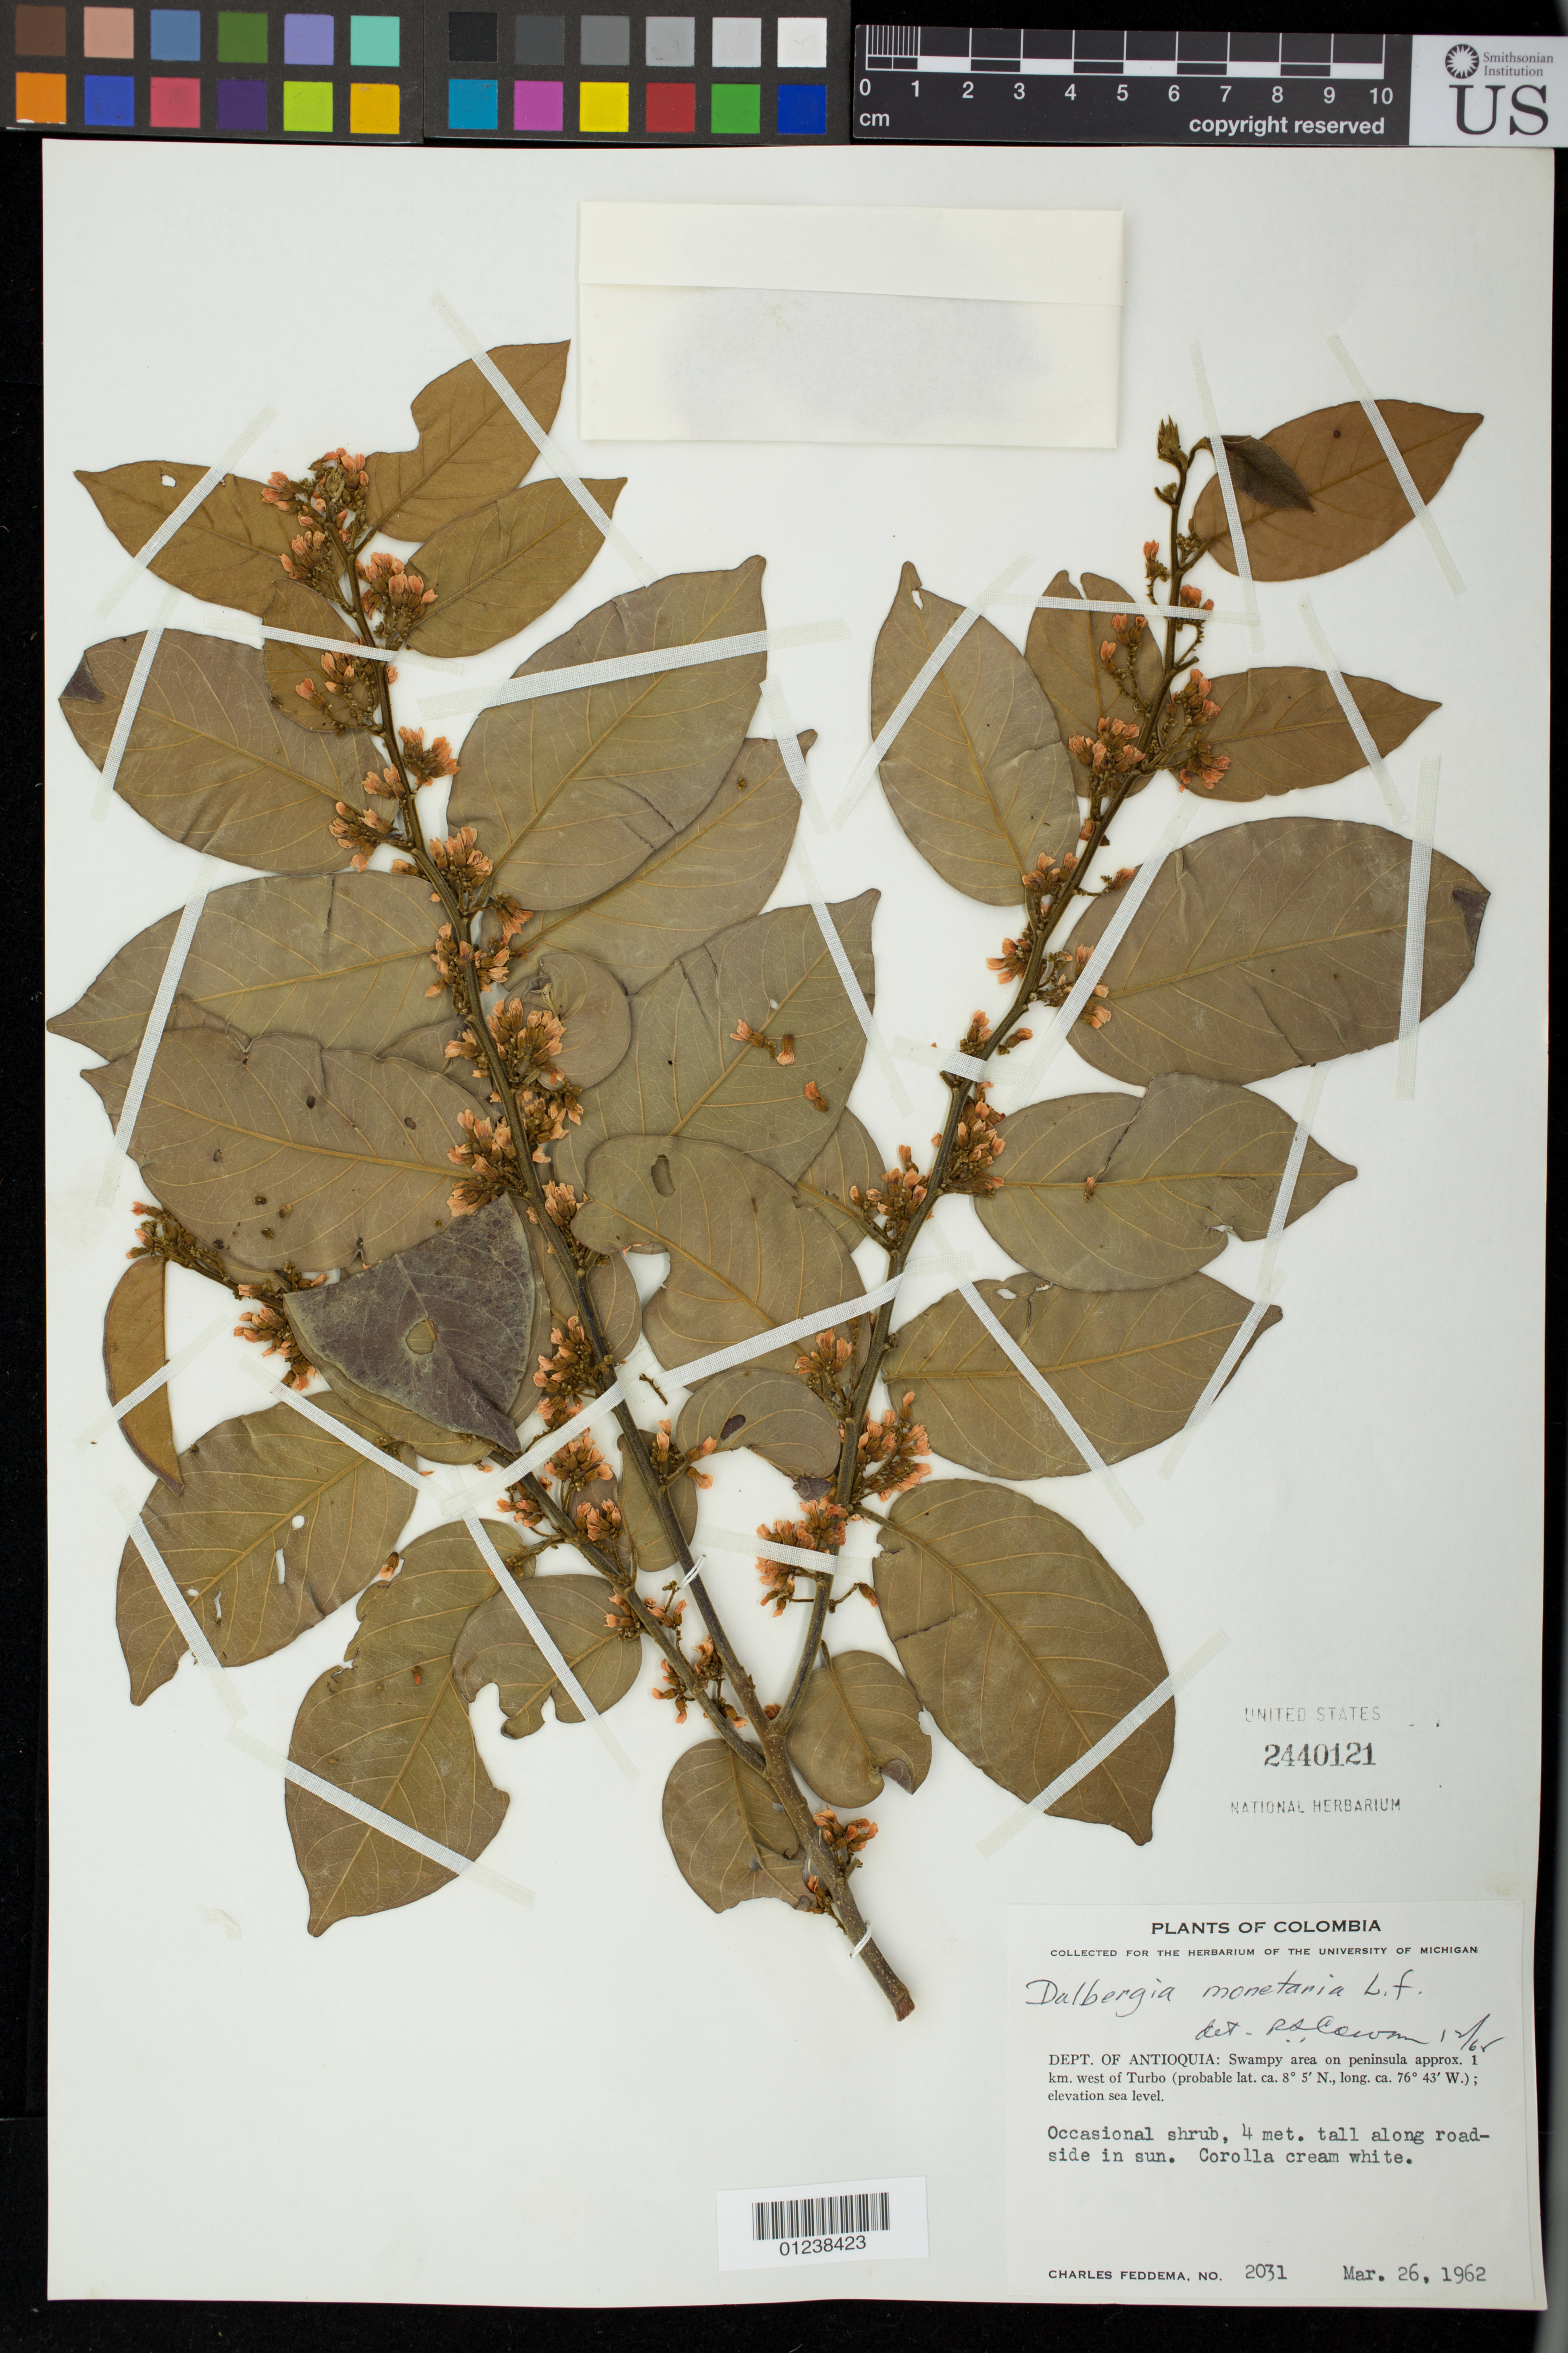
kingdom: Plantae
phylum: Tracheophyta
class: Magnoliopsida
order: Fabales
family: Fabaceae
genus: Dalbergia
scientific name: Dalbergia monetaria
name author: L. f.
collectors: C. Feddema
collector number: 2031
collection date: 1962-03-26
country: Colombia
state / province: Antioquia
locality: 1 km. west of Turbo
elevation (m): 0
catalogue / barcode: US 2440121